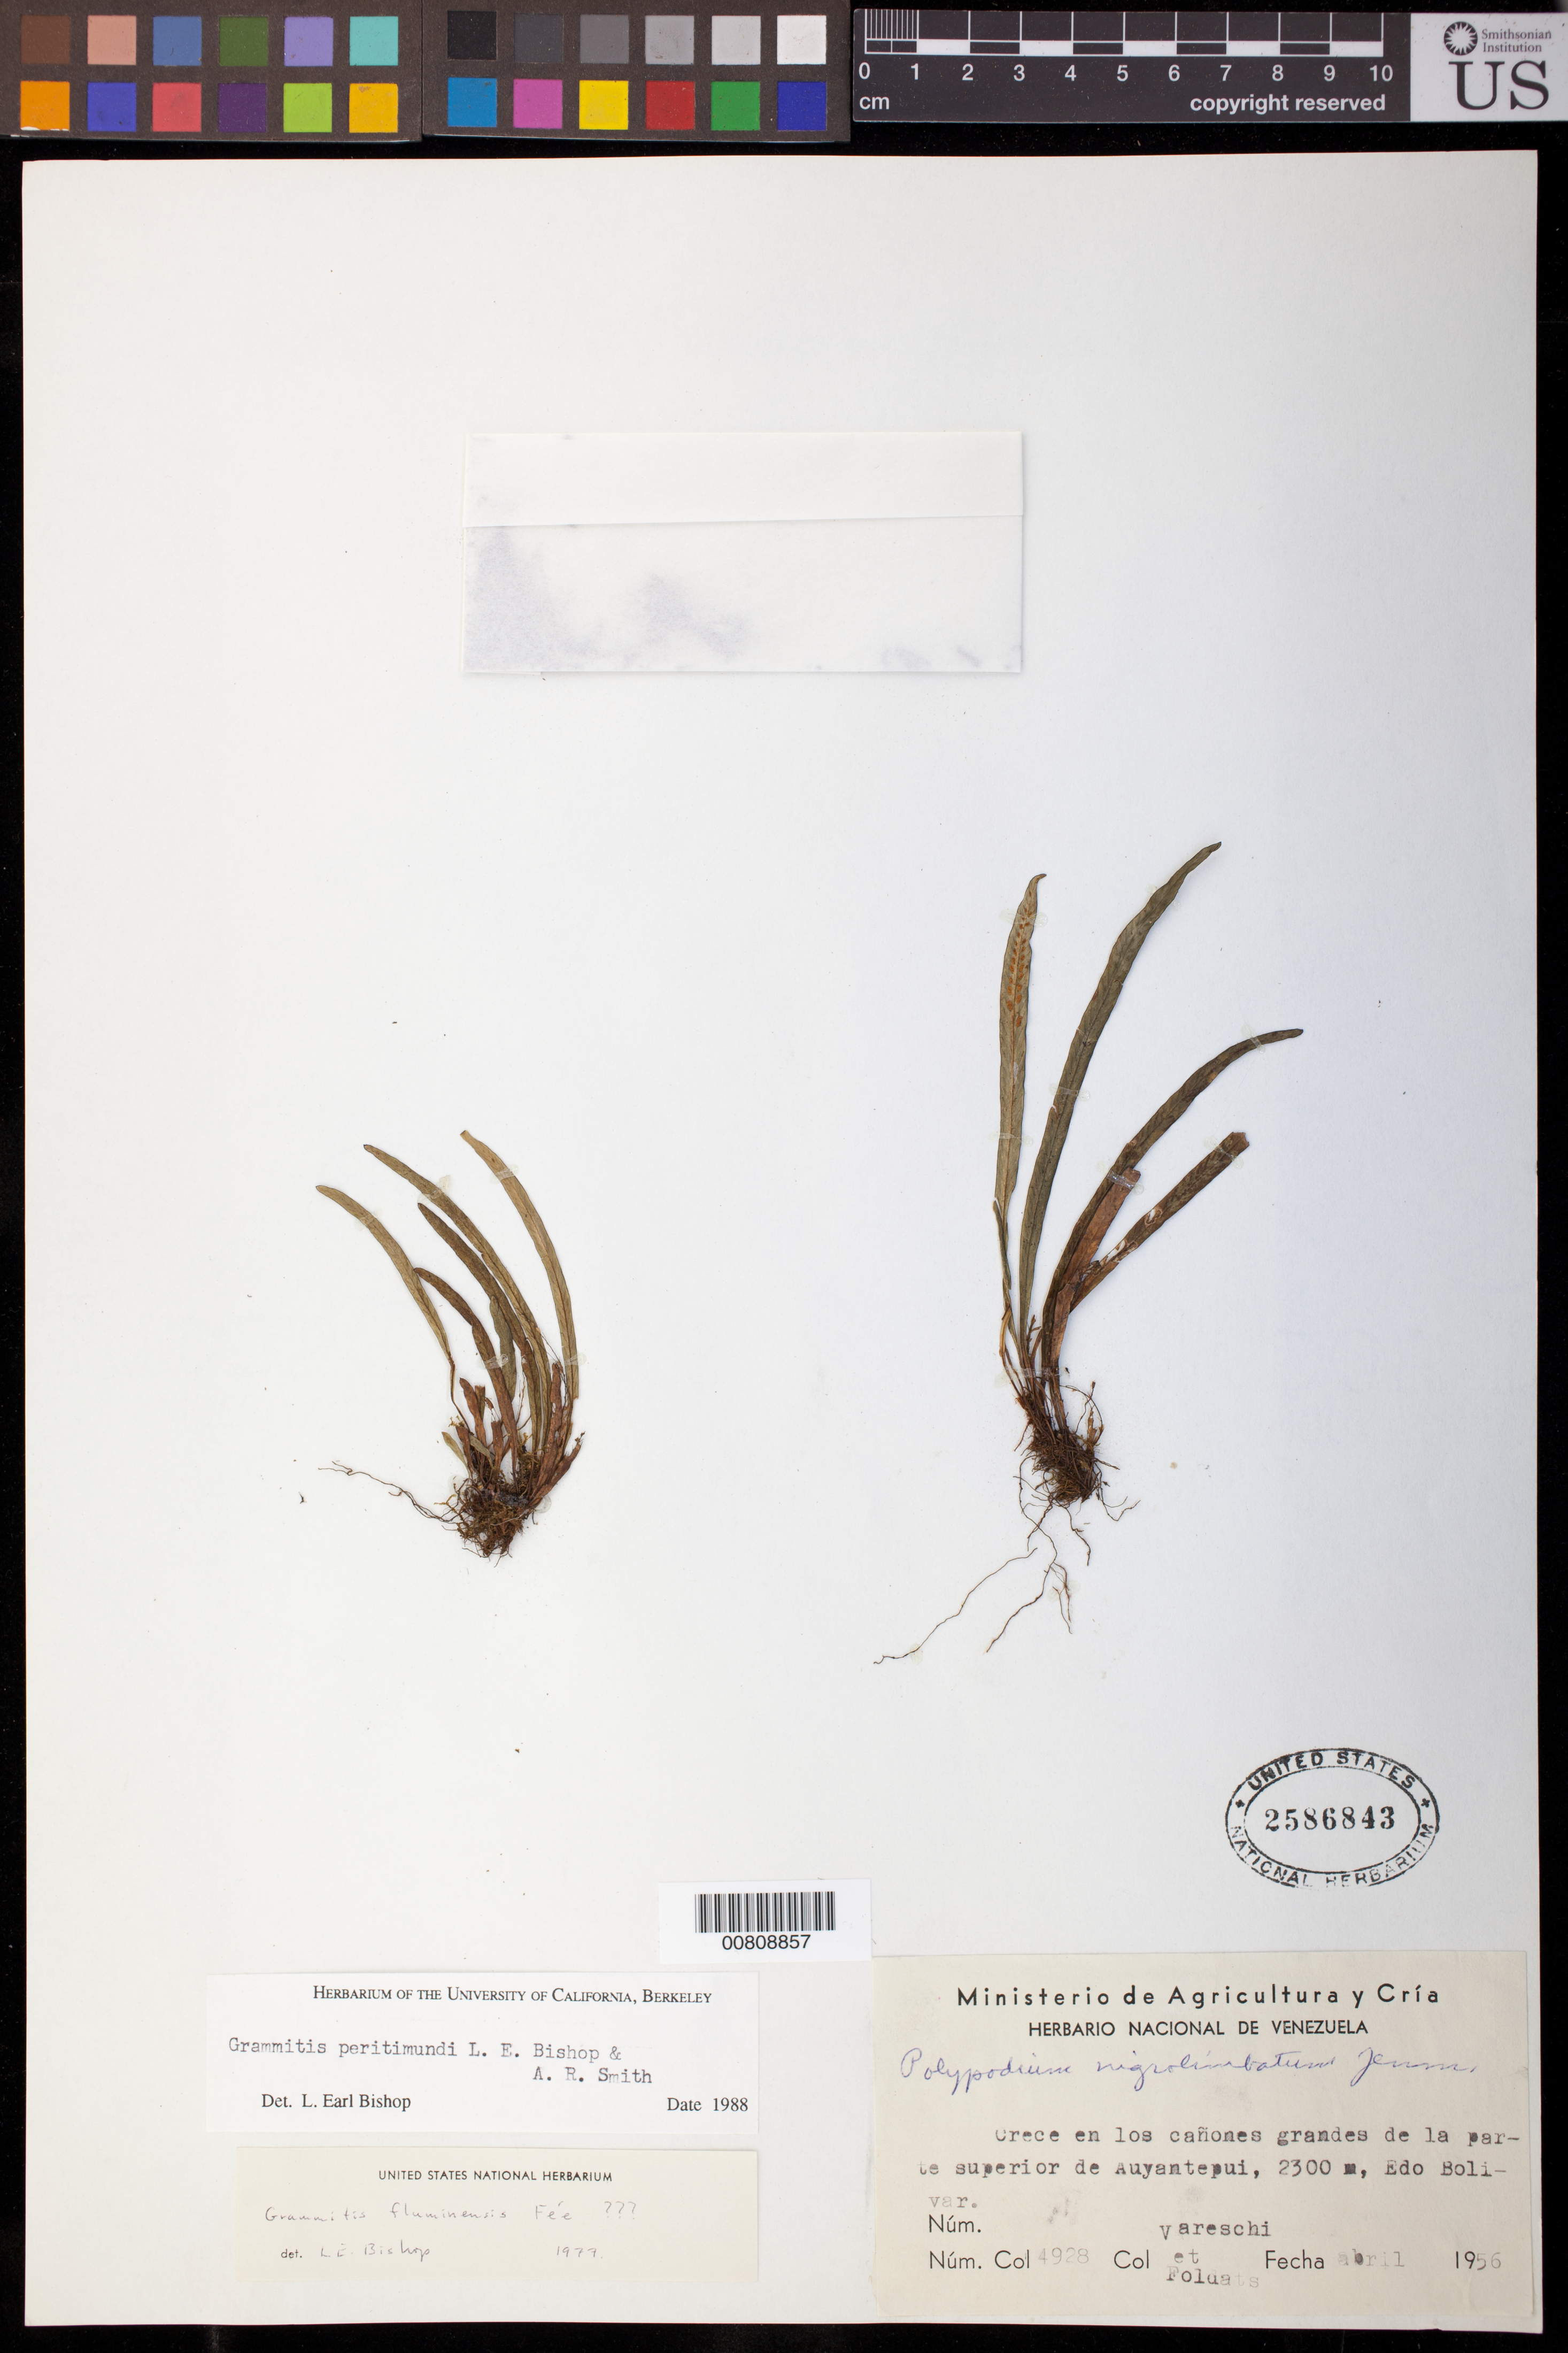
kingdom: Plantae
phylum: Tracheophyta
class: Polypodiopsida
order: Polypodiales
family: Polypodiaceae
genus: Grammitis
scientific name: Grammitis peritimundi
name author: L.E. Bishop & A.R. Sm.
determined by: Bishop, L. E.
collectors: V. Vareschi & E. Foldats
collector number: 4928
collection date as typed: Apr-56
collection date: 1956-04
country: Venezuela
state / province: Bolívar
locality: Auyan-tepuí, parte superíor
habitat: Crece en los canones grandes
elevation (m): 2300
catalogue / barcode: US 2586843